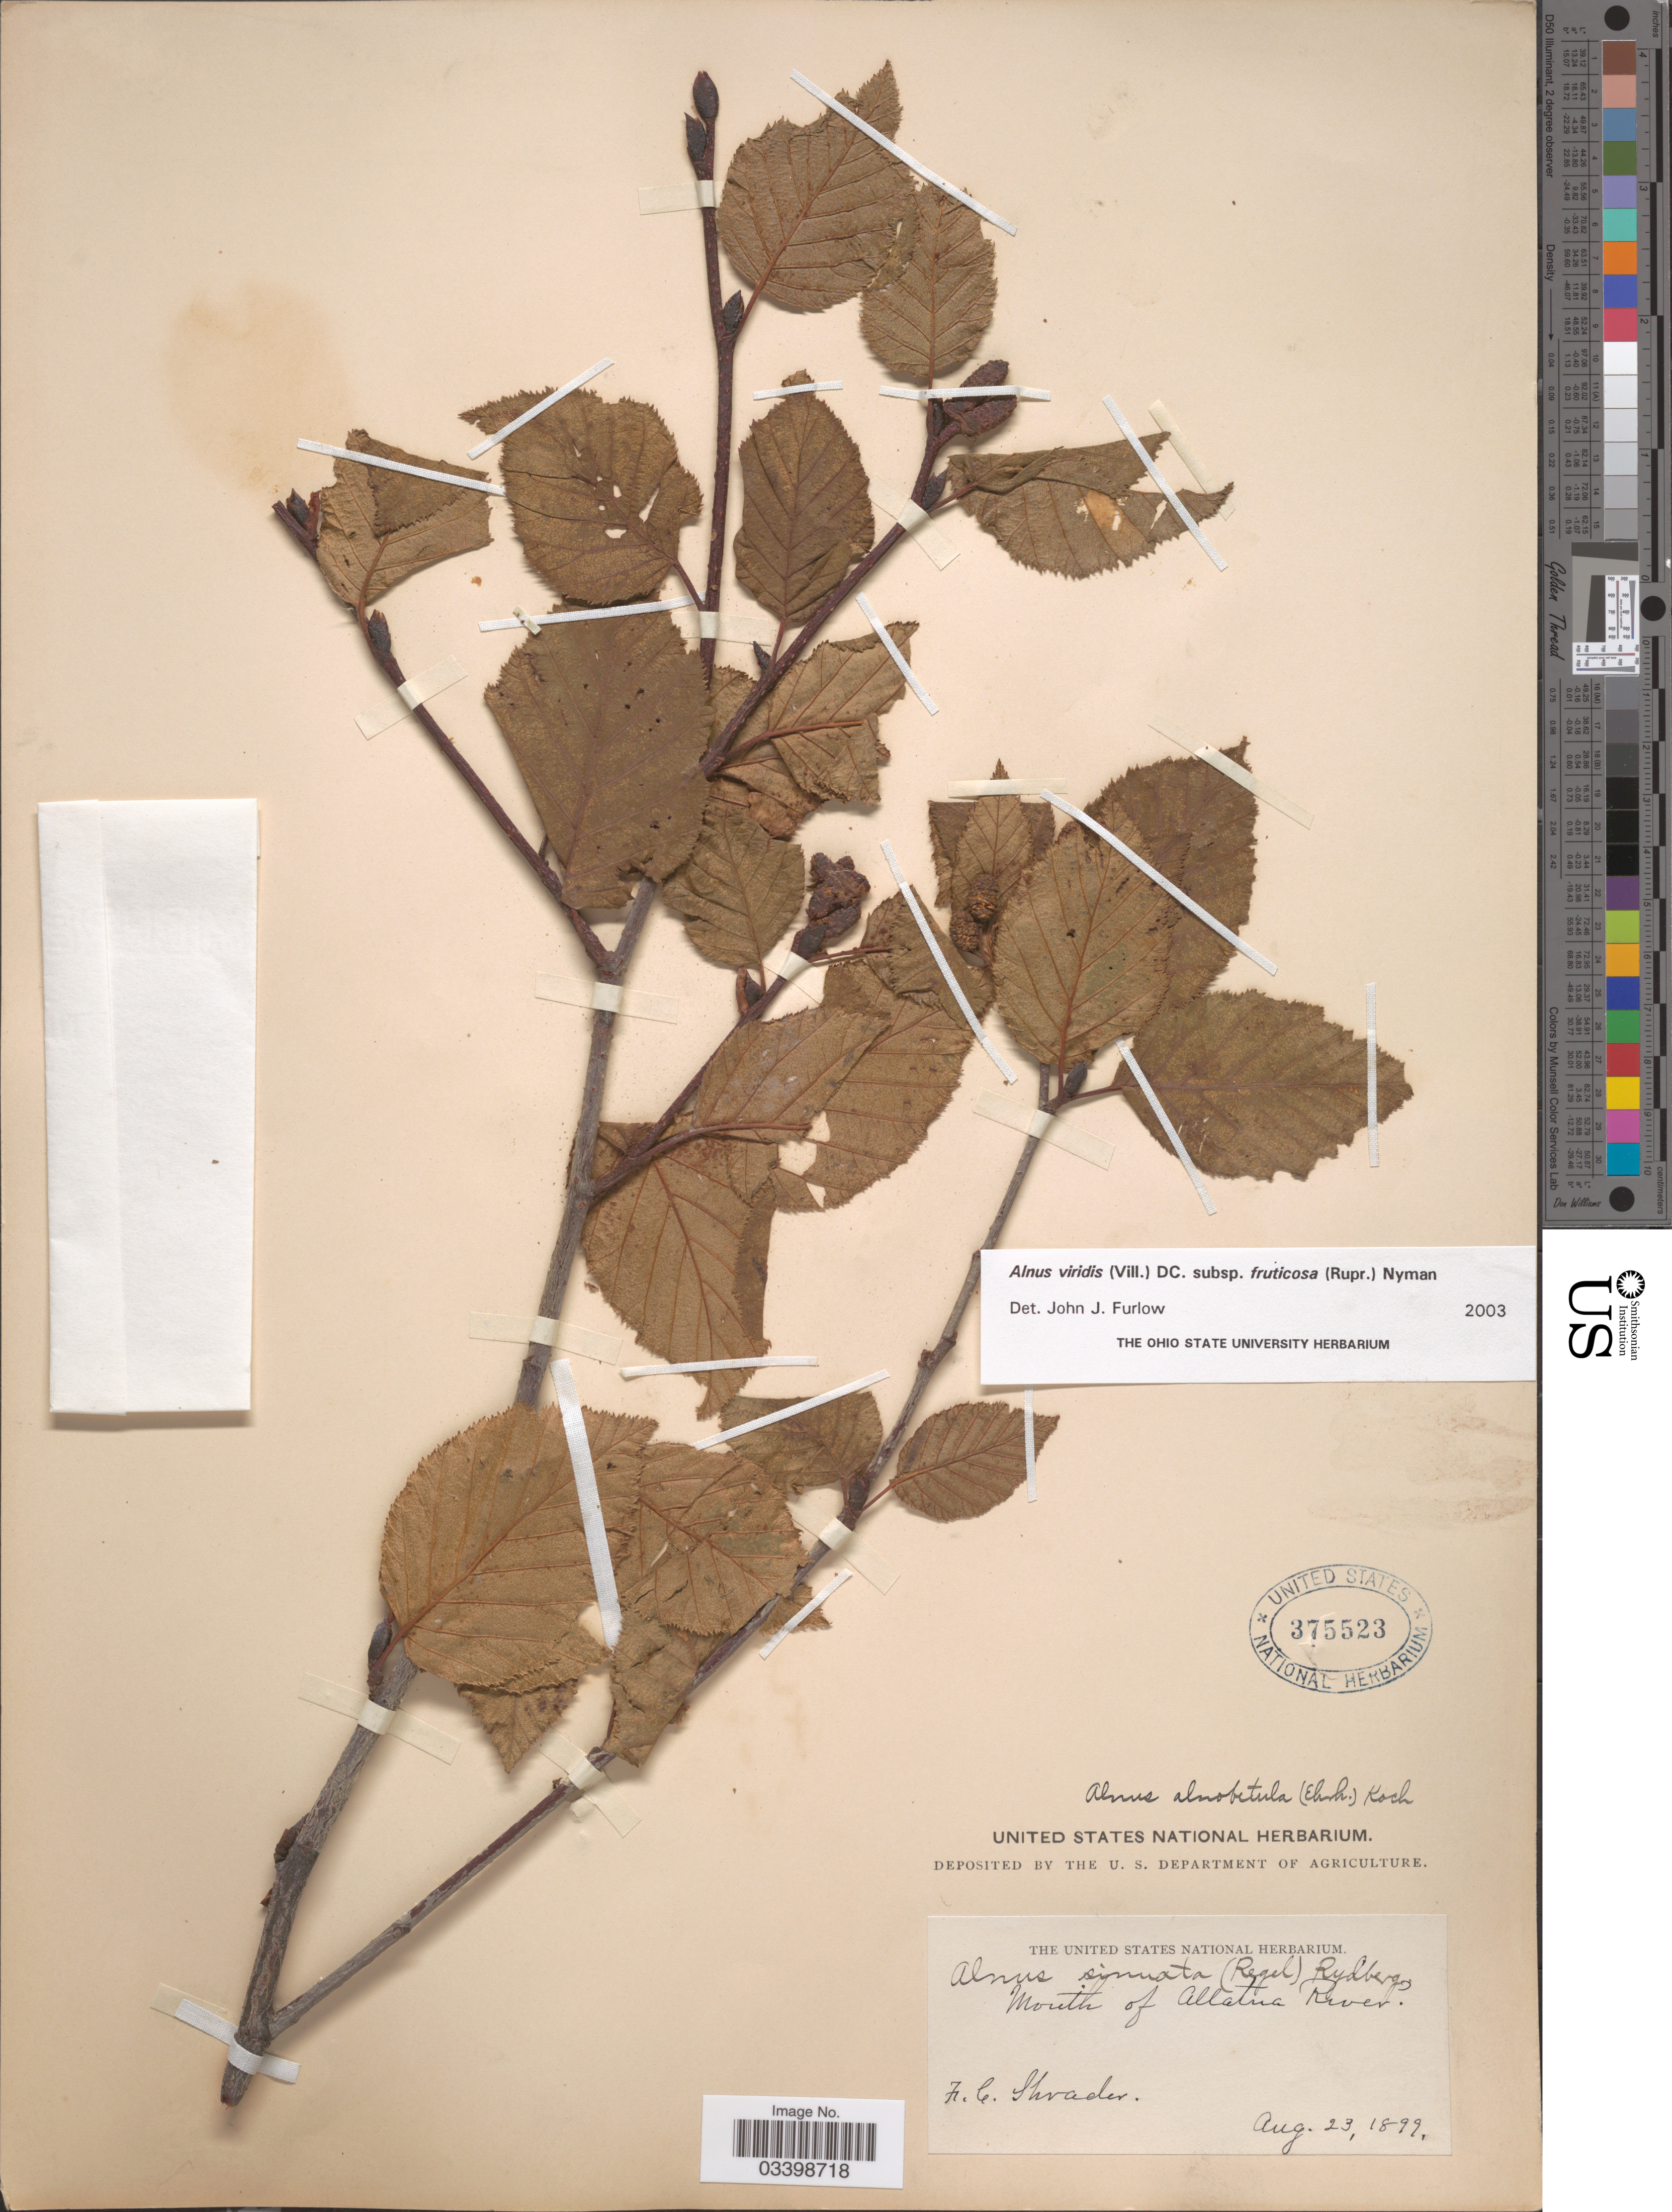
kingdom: Plantae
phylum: Tracheophyta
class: Magnoliopsida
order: Fagales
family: Betulaceae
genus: Alnus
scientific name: Alnus viridis subsp. fruticosa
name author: (Rupr.) Nyman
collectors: F. Shrader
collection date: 1899-08-23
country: United States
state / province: Alaska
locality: Allatna River.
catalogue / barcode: US 375523